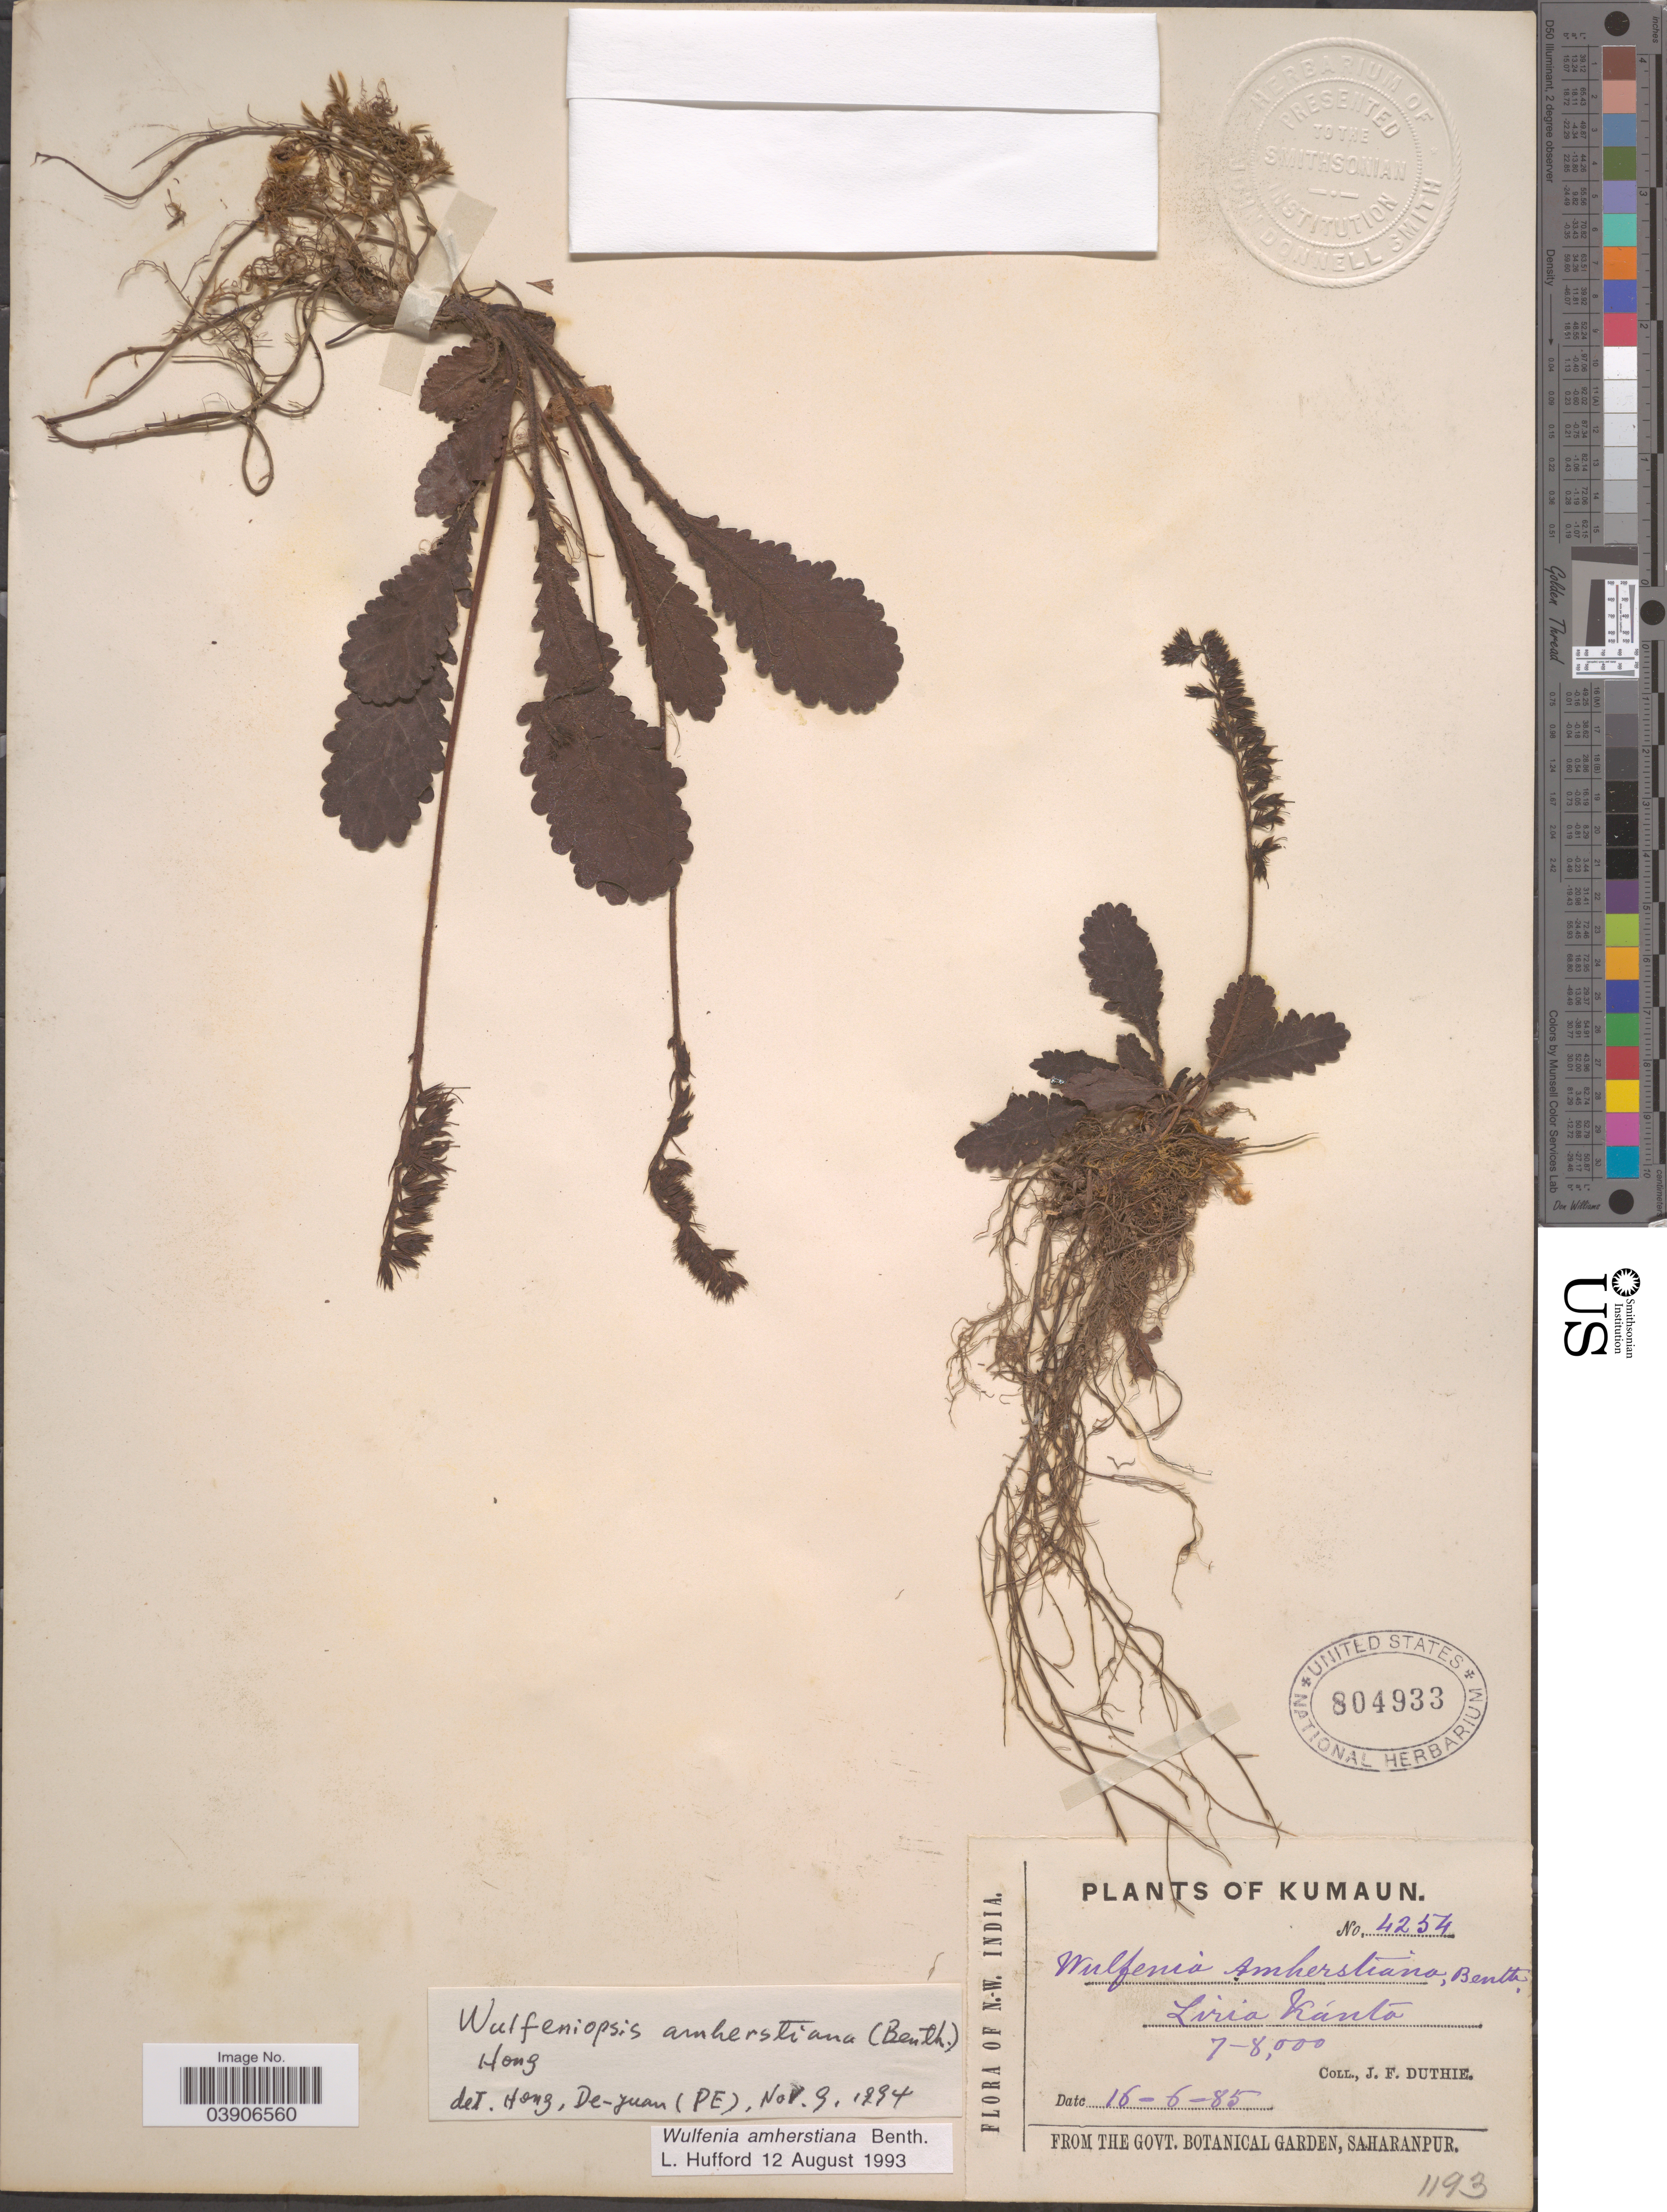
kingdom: Plantae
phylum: Tracheophyta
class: Magnoliopsida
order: Lamiales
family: Plantaginaceae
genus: Wulfenia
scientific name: Wulfenia amherstiana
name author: Benth.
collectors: J. F. Duthie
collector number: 4254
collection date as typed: Transcribed d/m/y: 16/6/85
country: India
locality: N.-W. India. Kumaun.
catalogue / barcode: US 804933